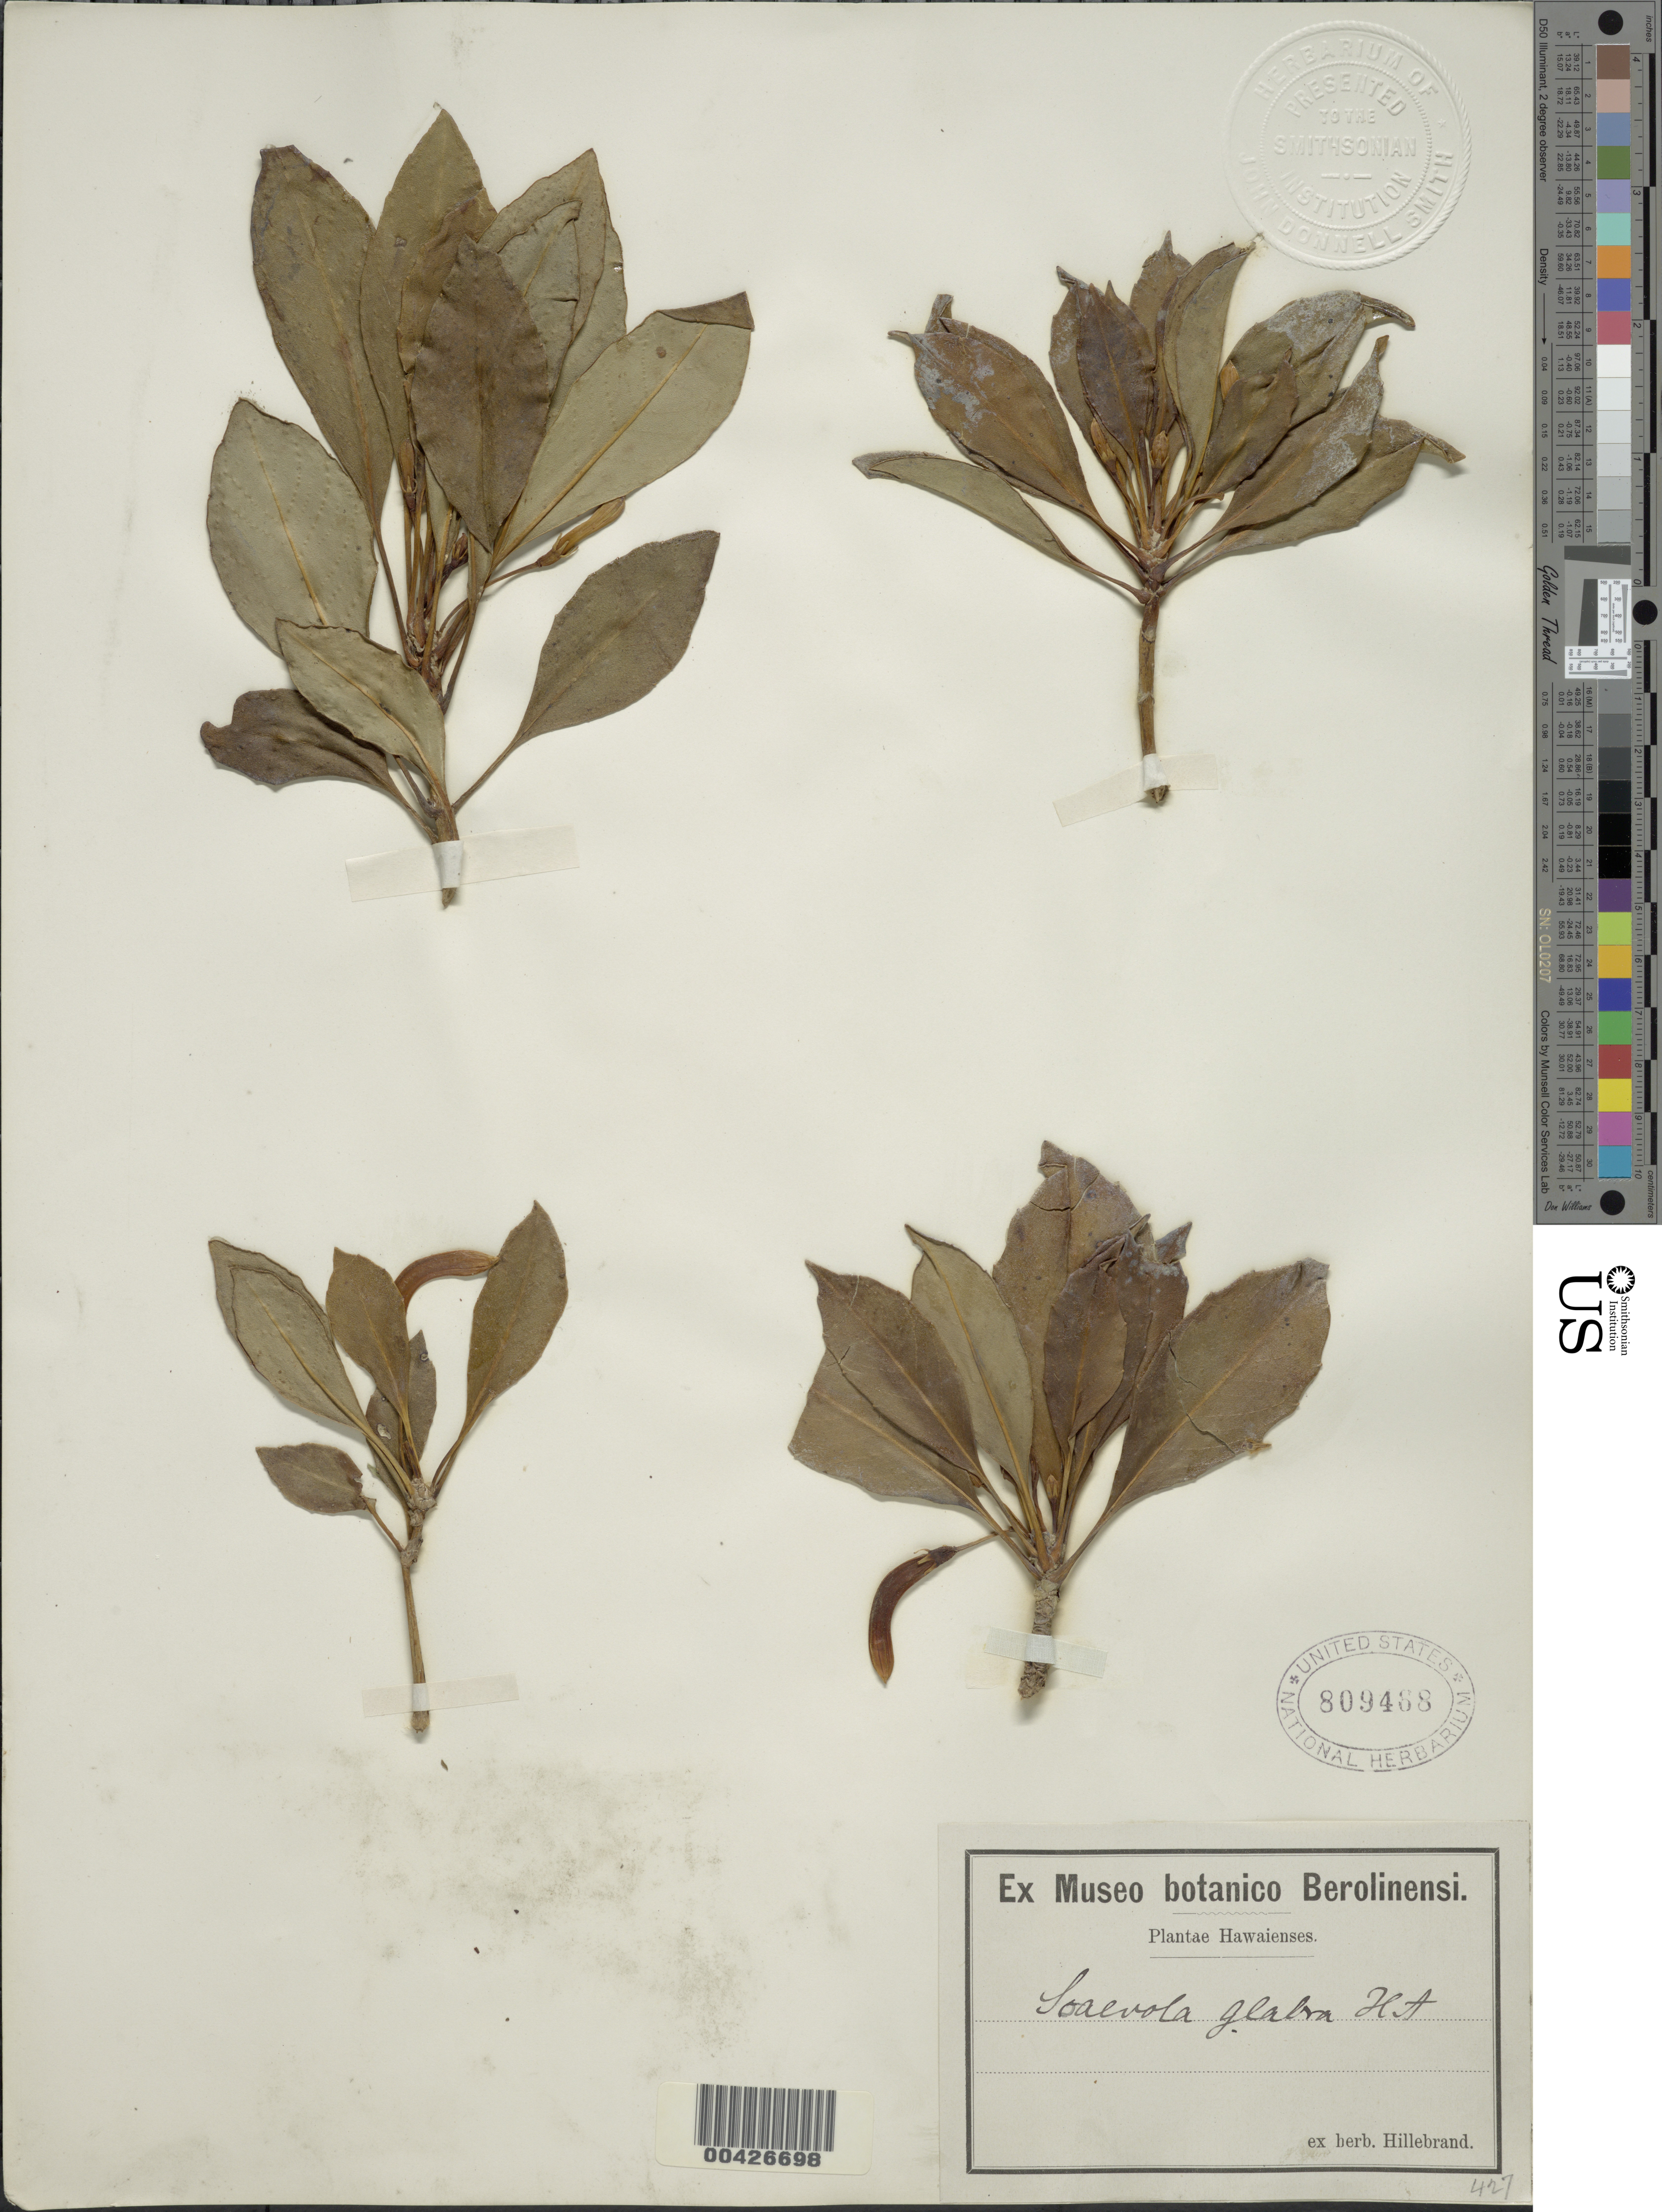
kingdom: Plantae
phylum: Tracheophyta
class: Magnoliopsida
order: Asterales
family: Goodeniaceae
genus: Scaevola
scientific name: Scaevola glabra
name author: Hook. & Arn.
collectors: W. Hillebrand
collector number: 427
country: United States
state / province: Hawaii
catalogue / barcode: US 809468